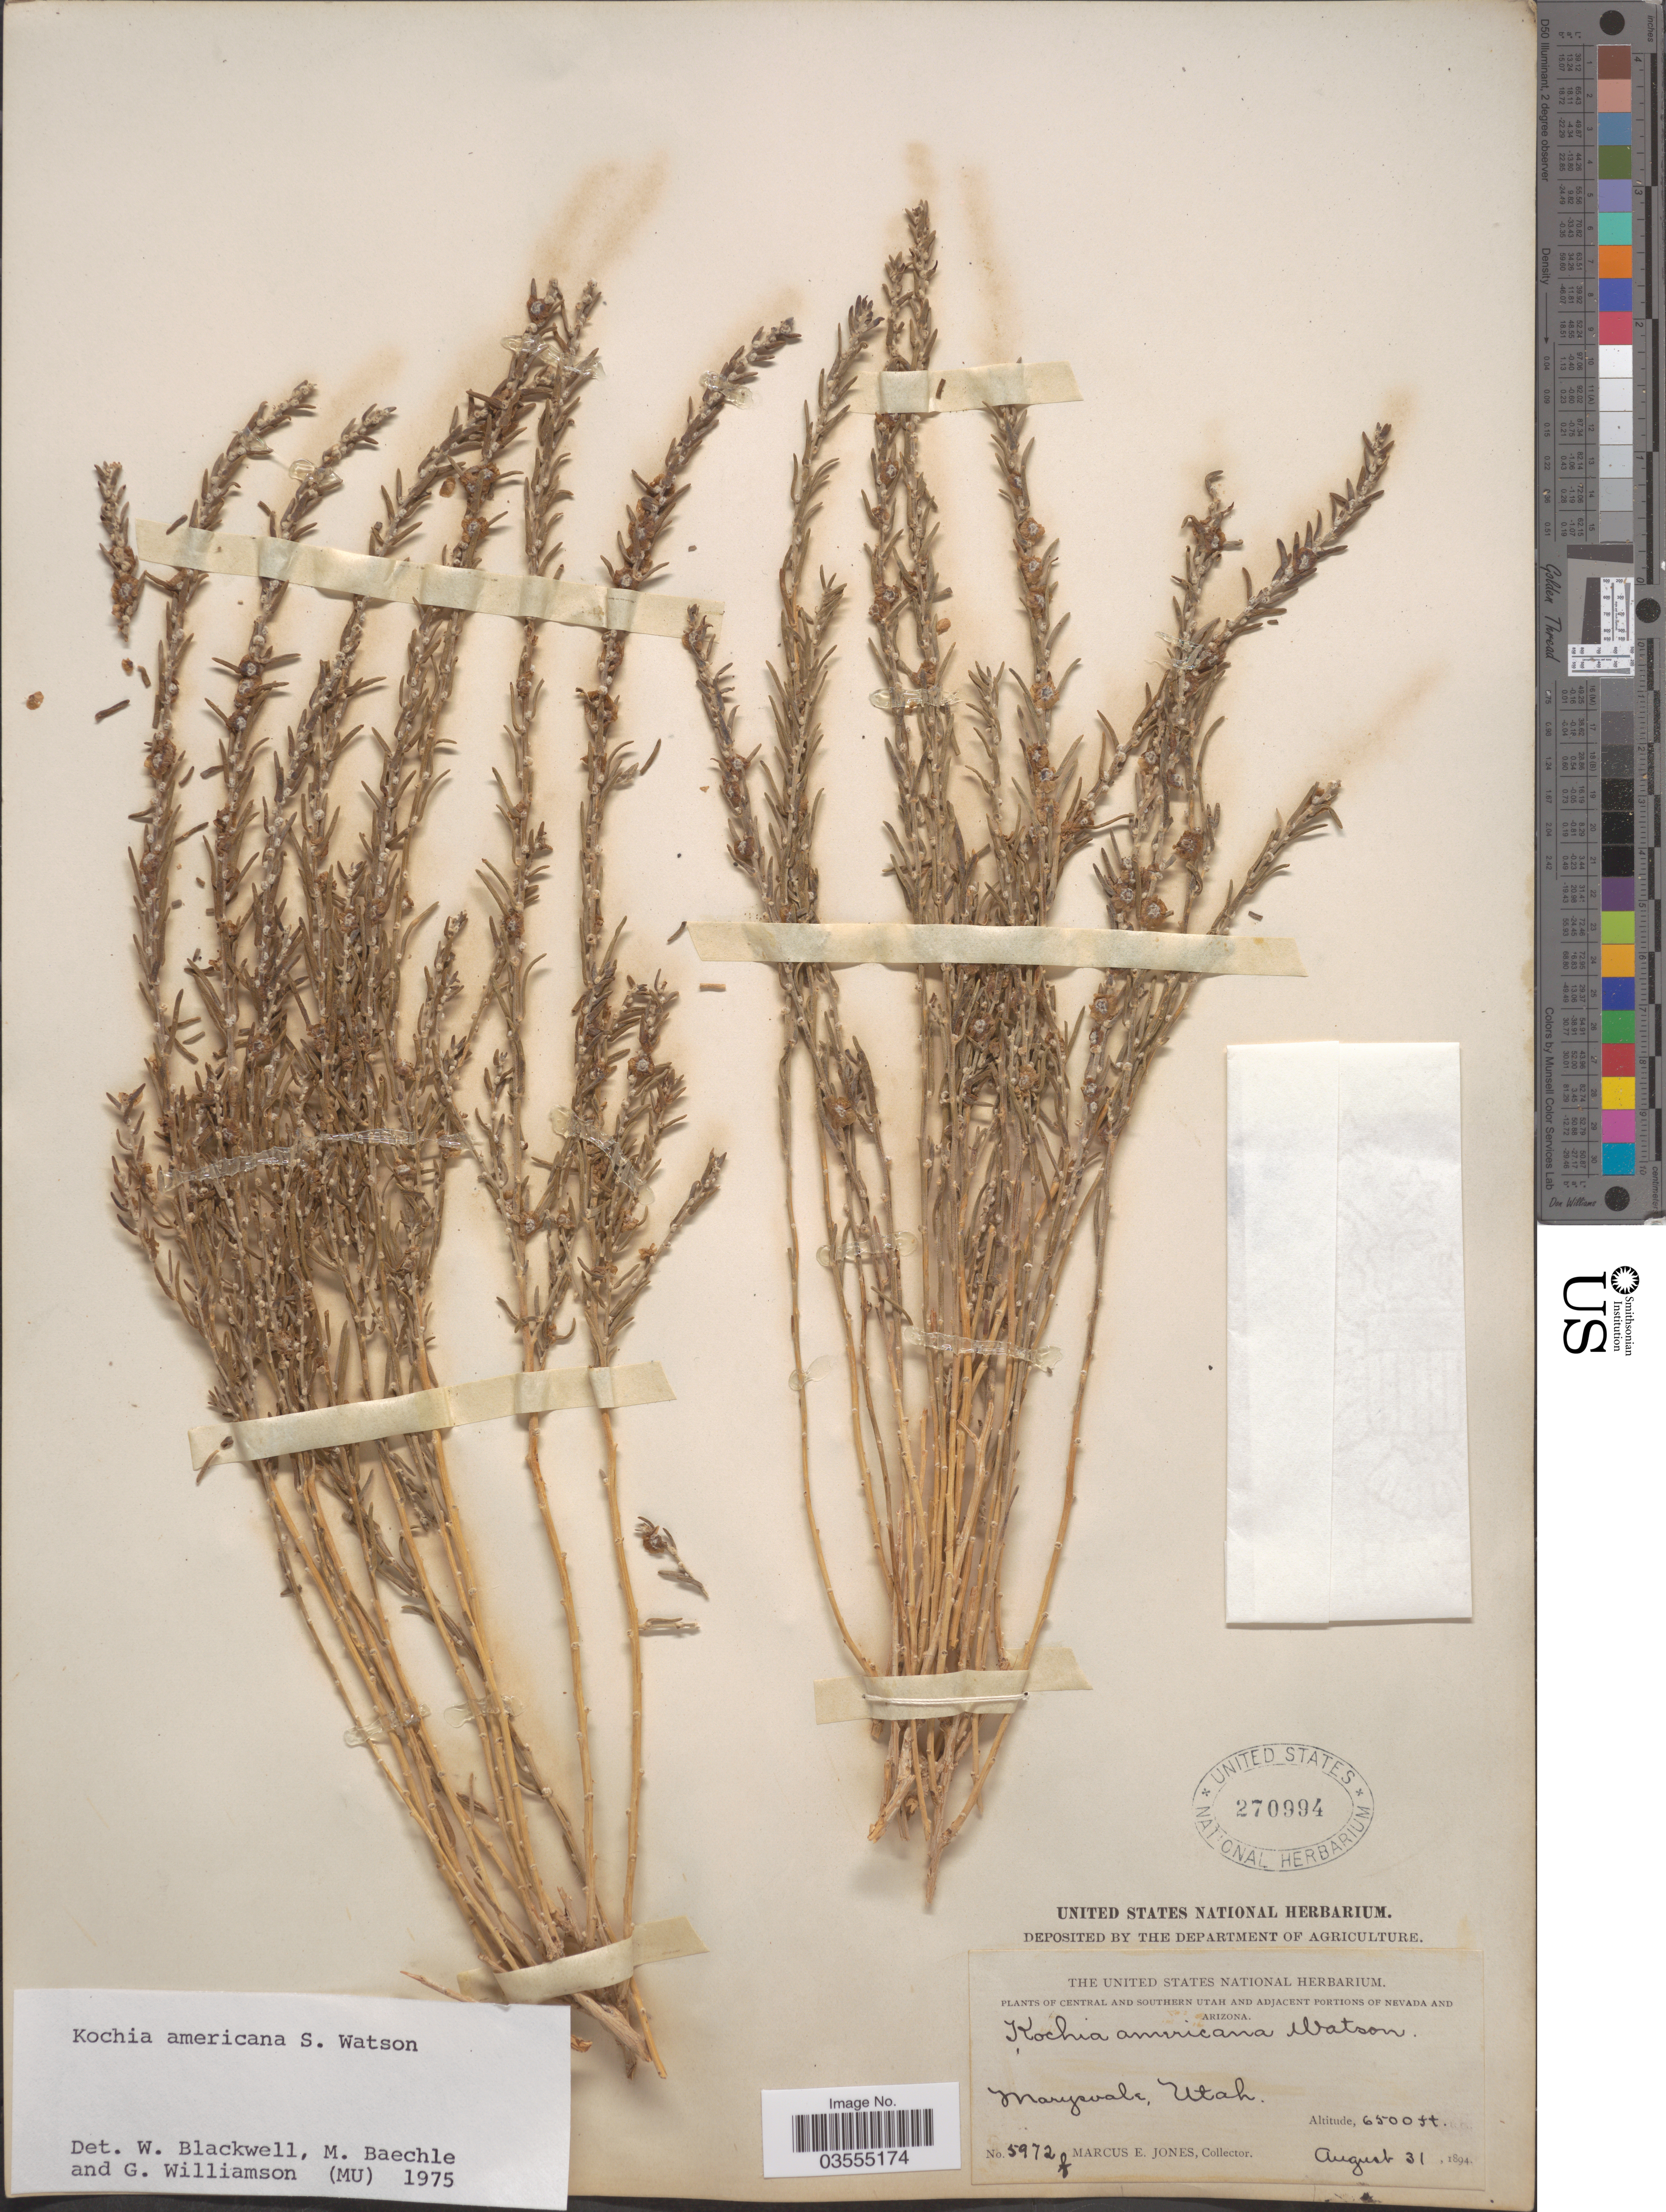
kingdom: Plantae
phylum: Tracheophyta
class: Magnoliopsida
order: Caryophyllales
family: Amaranthaceae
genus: Neokochia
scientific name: Neokochia americana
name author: (S. Watson) G.L. Chu & S.C. Sand.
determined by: U.S. National Herbarium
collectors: M. E. Jones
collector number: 5972f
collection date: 1894-08-31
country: United States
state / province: Utah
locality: Central and Southern Utah. Marysvale.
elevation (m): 1981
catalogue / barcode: US 270994